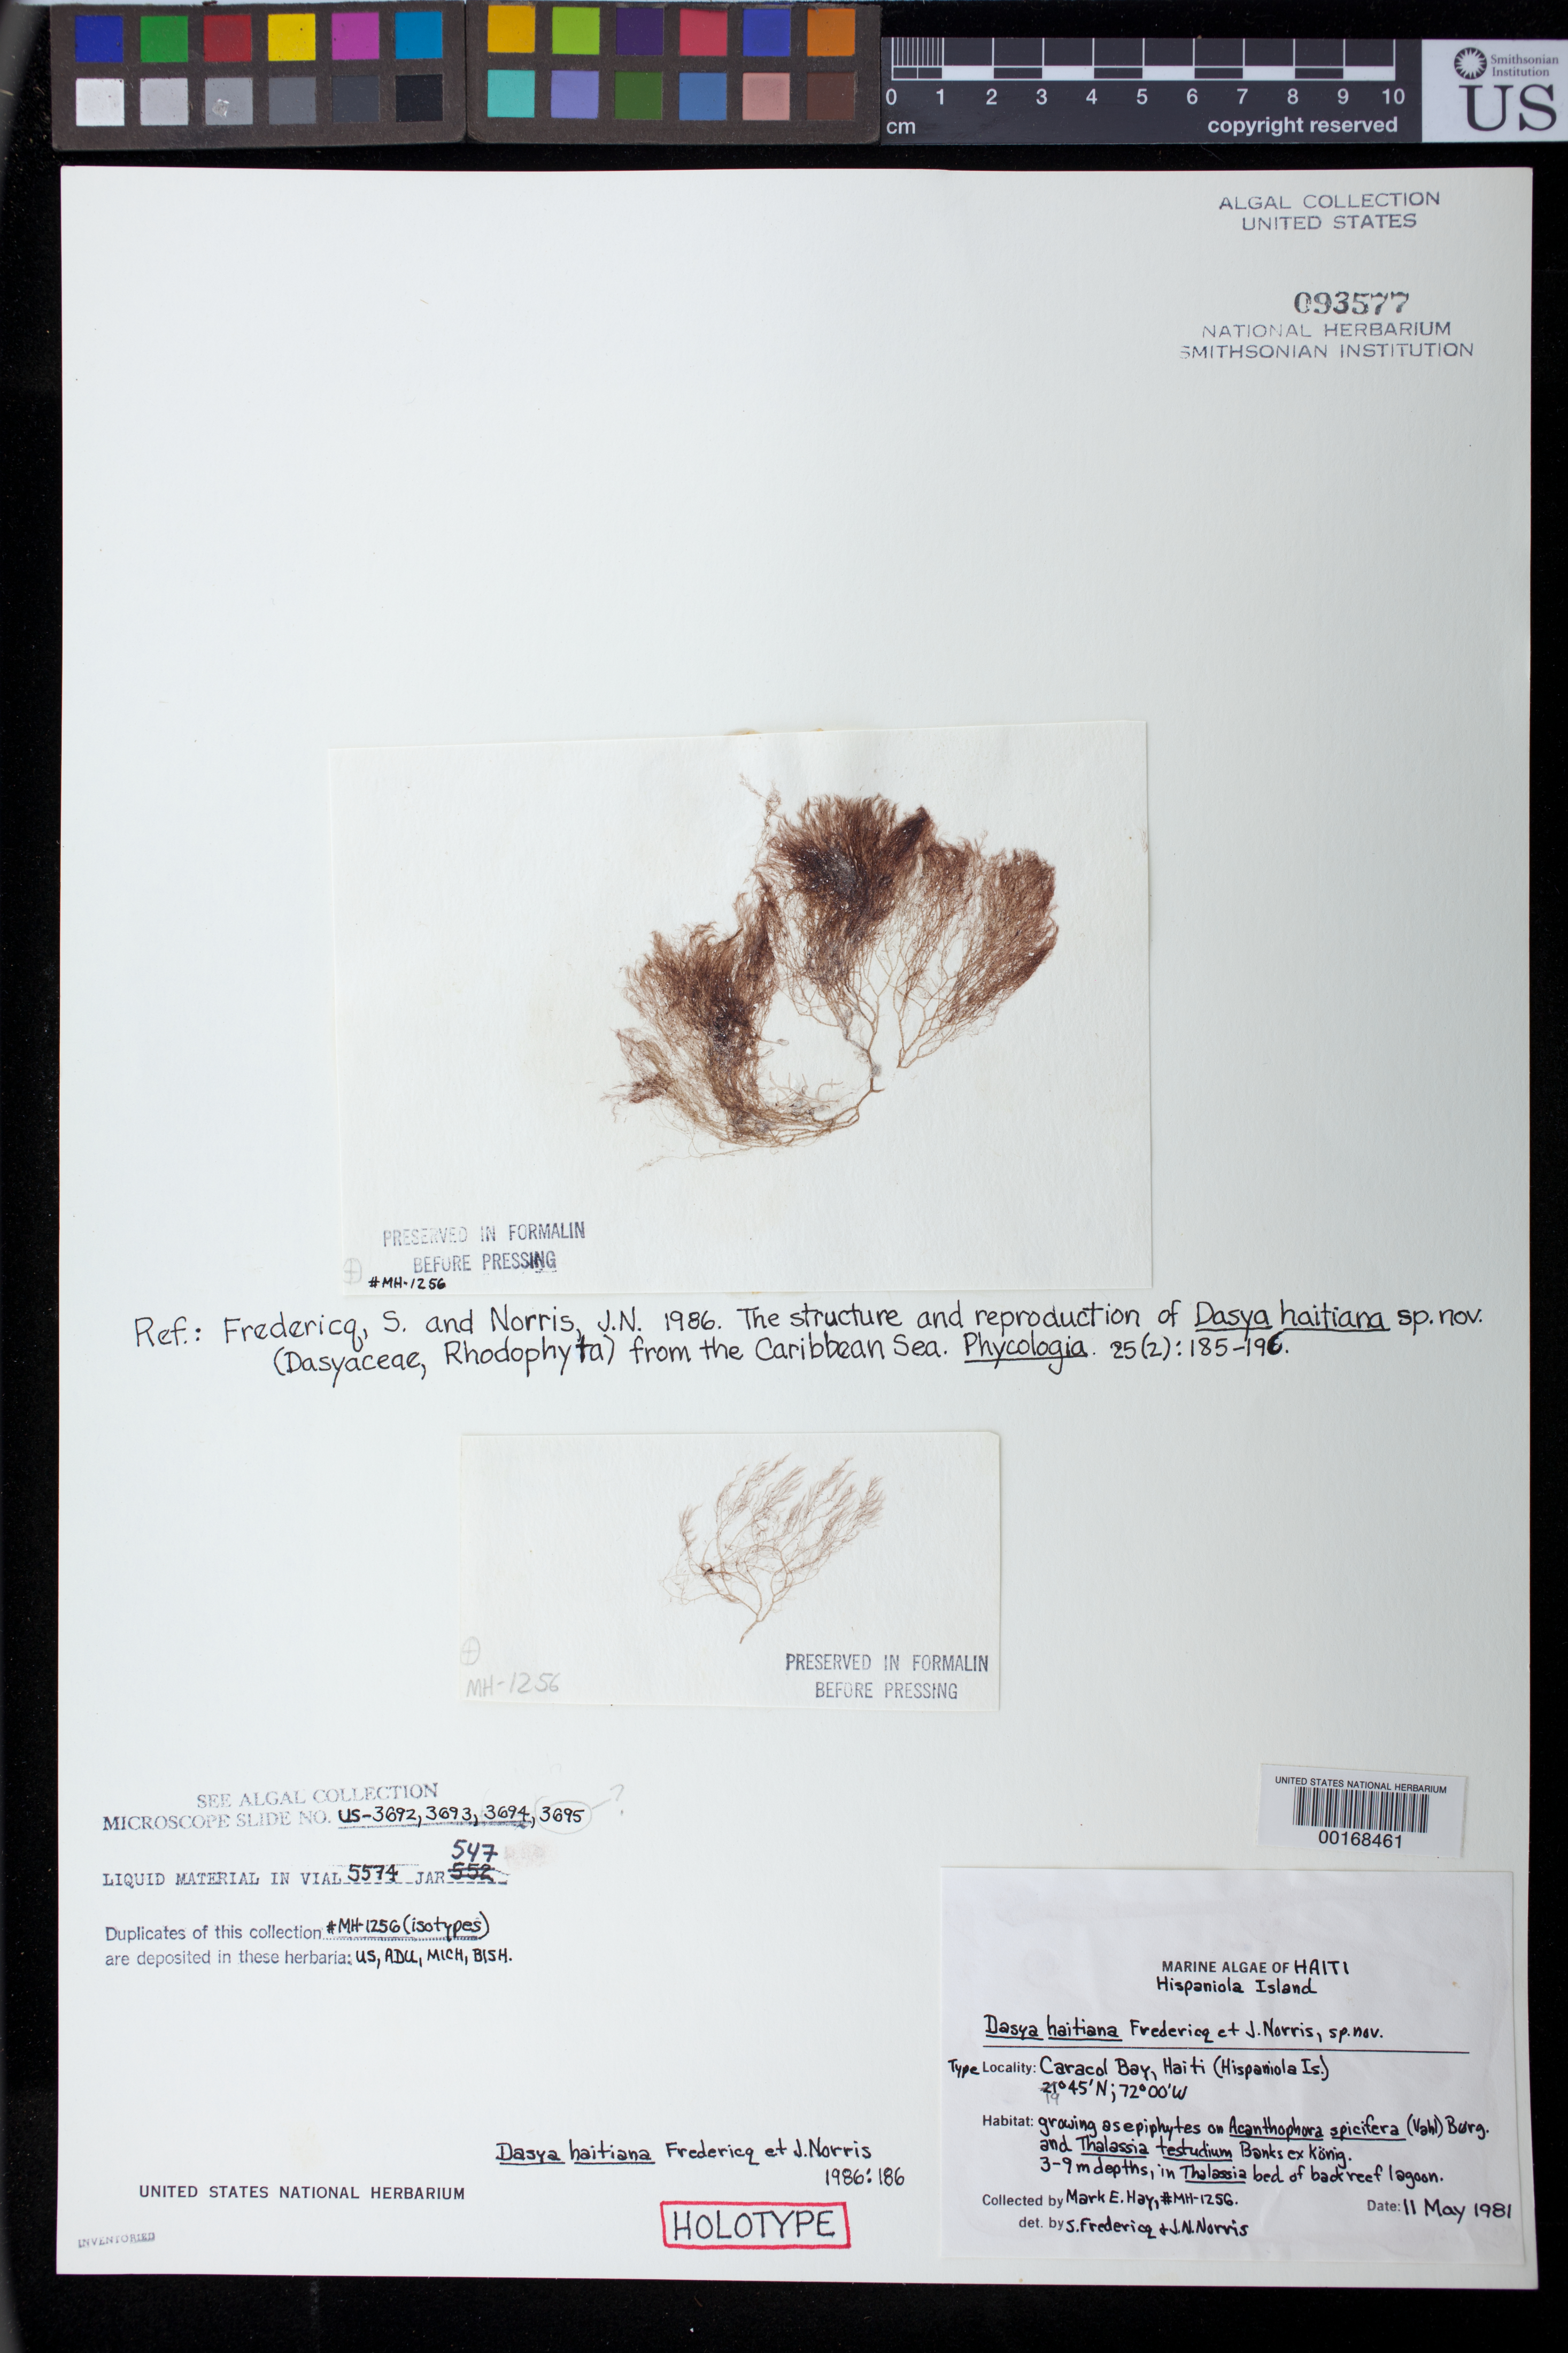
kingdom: Plantae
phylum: Rhodophyta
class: Florideophyceae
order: Ceramiales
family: Dasyaceae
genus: Dasya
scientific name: Dasya haitiana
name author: Fredericq & J.N. Norris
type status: Holotype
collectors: M. E. Hay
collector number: MEH-1256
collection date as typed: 11 May 1981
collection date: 1981-05-11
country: Haiti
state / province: Nord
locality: Caracol Bay.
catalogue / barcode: US 93577